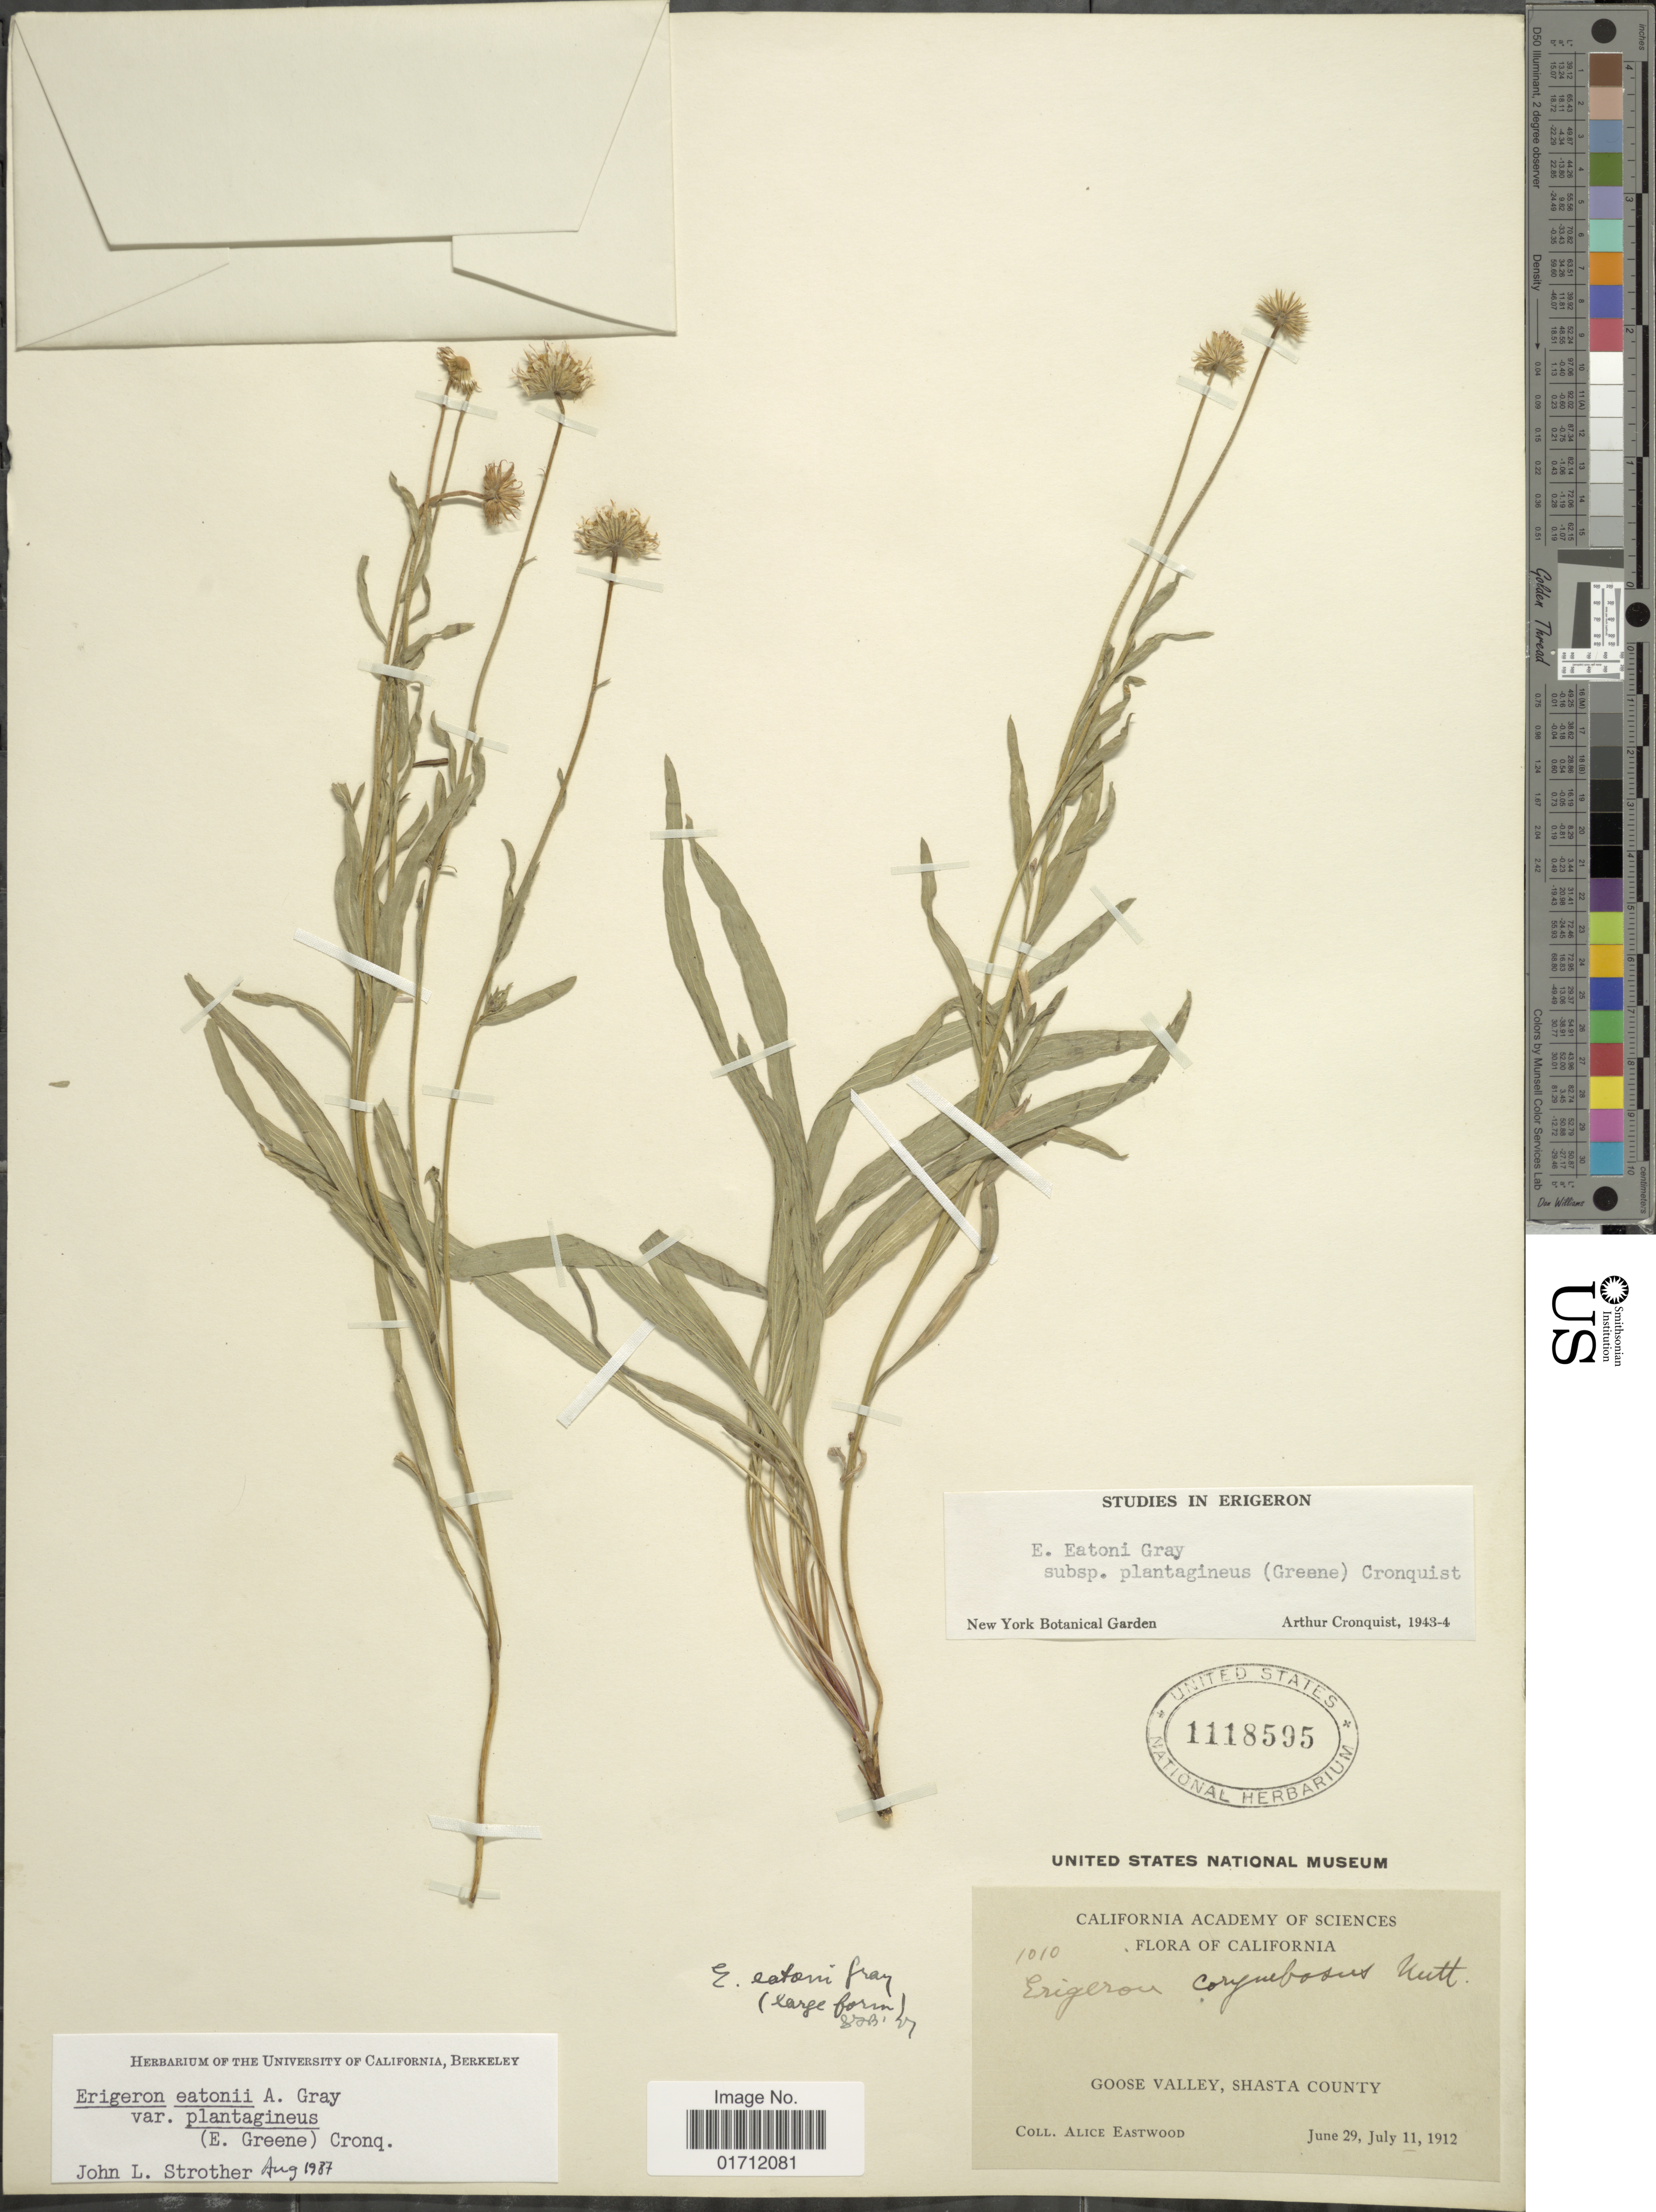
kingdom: Plantae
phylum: Tracheophyta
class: Magnoliopsida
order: Asterales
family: Asteraceae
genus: Erigeron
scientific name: Erigeron eatonii var. plantagineus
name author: (Greene) Cronq.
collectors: A. Eastwood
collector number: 1010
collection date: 1912-06-29/1912-07-11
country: United States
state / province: California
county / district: Shasta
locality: Goosey Valley, Shasta County.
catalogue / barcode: US 1118595